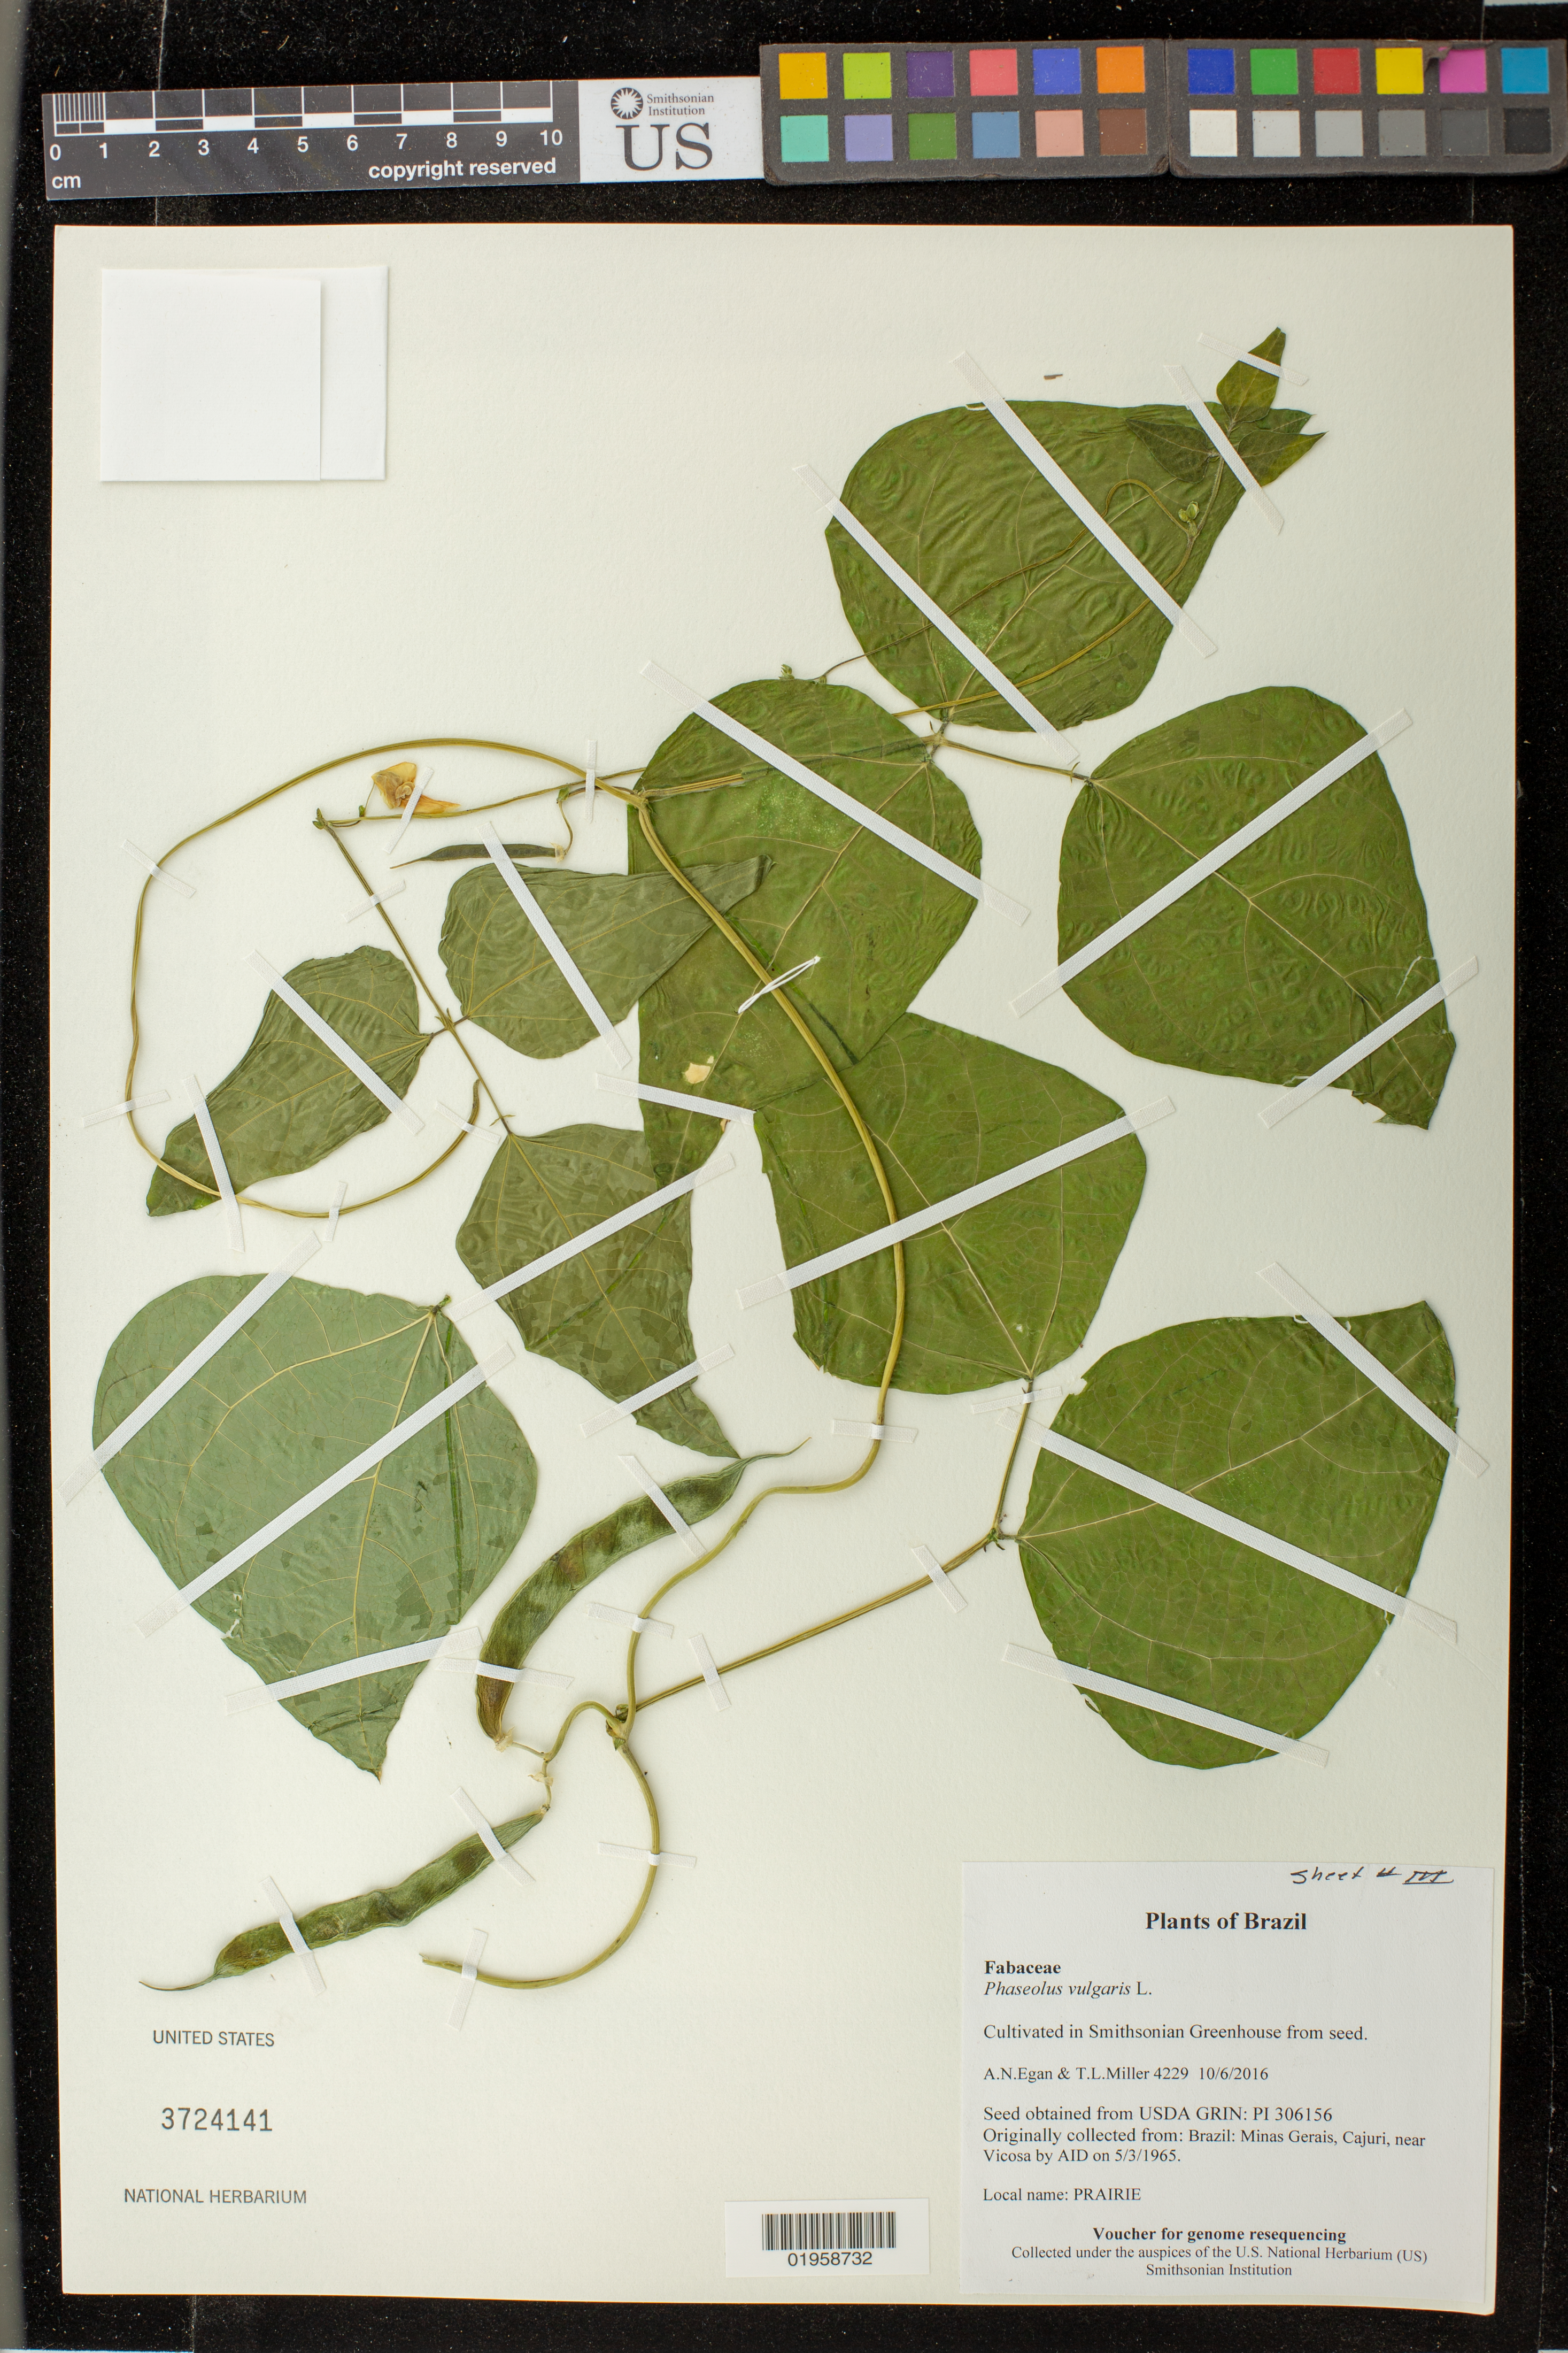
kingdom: Plantae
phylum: Tracheophyta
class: Magnoliopsida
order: Fabales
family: Fabaceae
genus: Phaseolus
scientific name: Phaseolus vulgaris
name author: L.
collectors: A. N. Egan & T. L. Miller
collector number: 4229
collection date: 2016-10-06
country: United States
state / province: Maryland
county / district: Prince George's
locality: Smithsonian's Museum Support Ctr; 4210 Suitland Pkwy., NMNH Botany Research Greenhouses. Suitland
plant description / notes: Originally collected in Brazil, Minas Gerais, Cajuri, near Vicosa on 1965-05-03. Collected by AID; Grown from seed acquired from the USDA's GRIN seed bank.; Prairie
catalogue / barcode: US 3724141